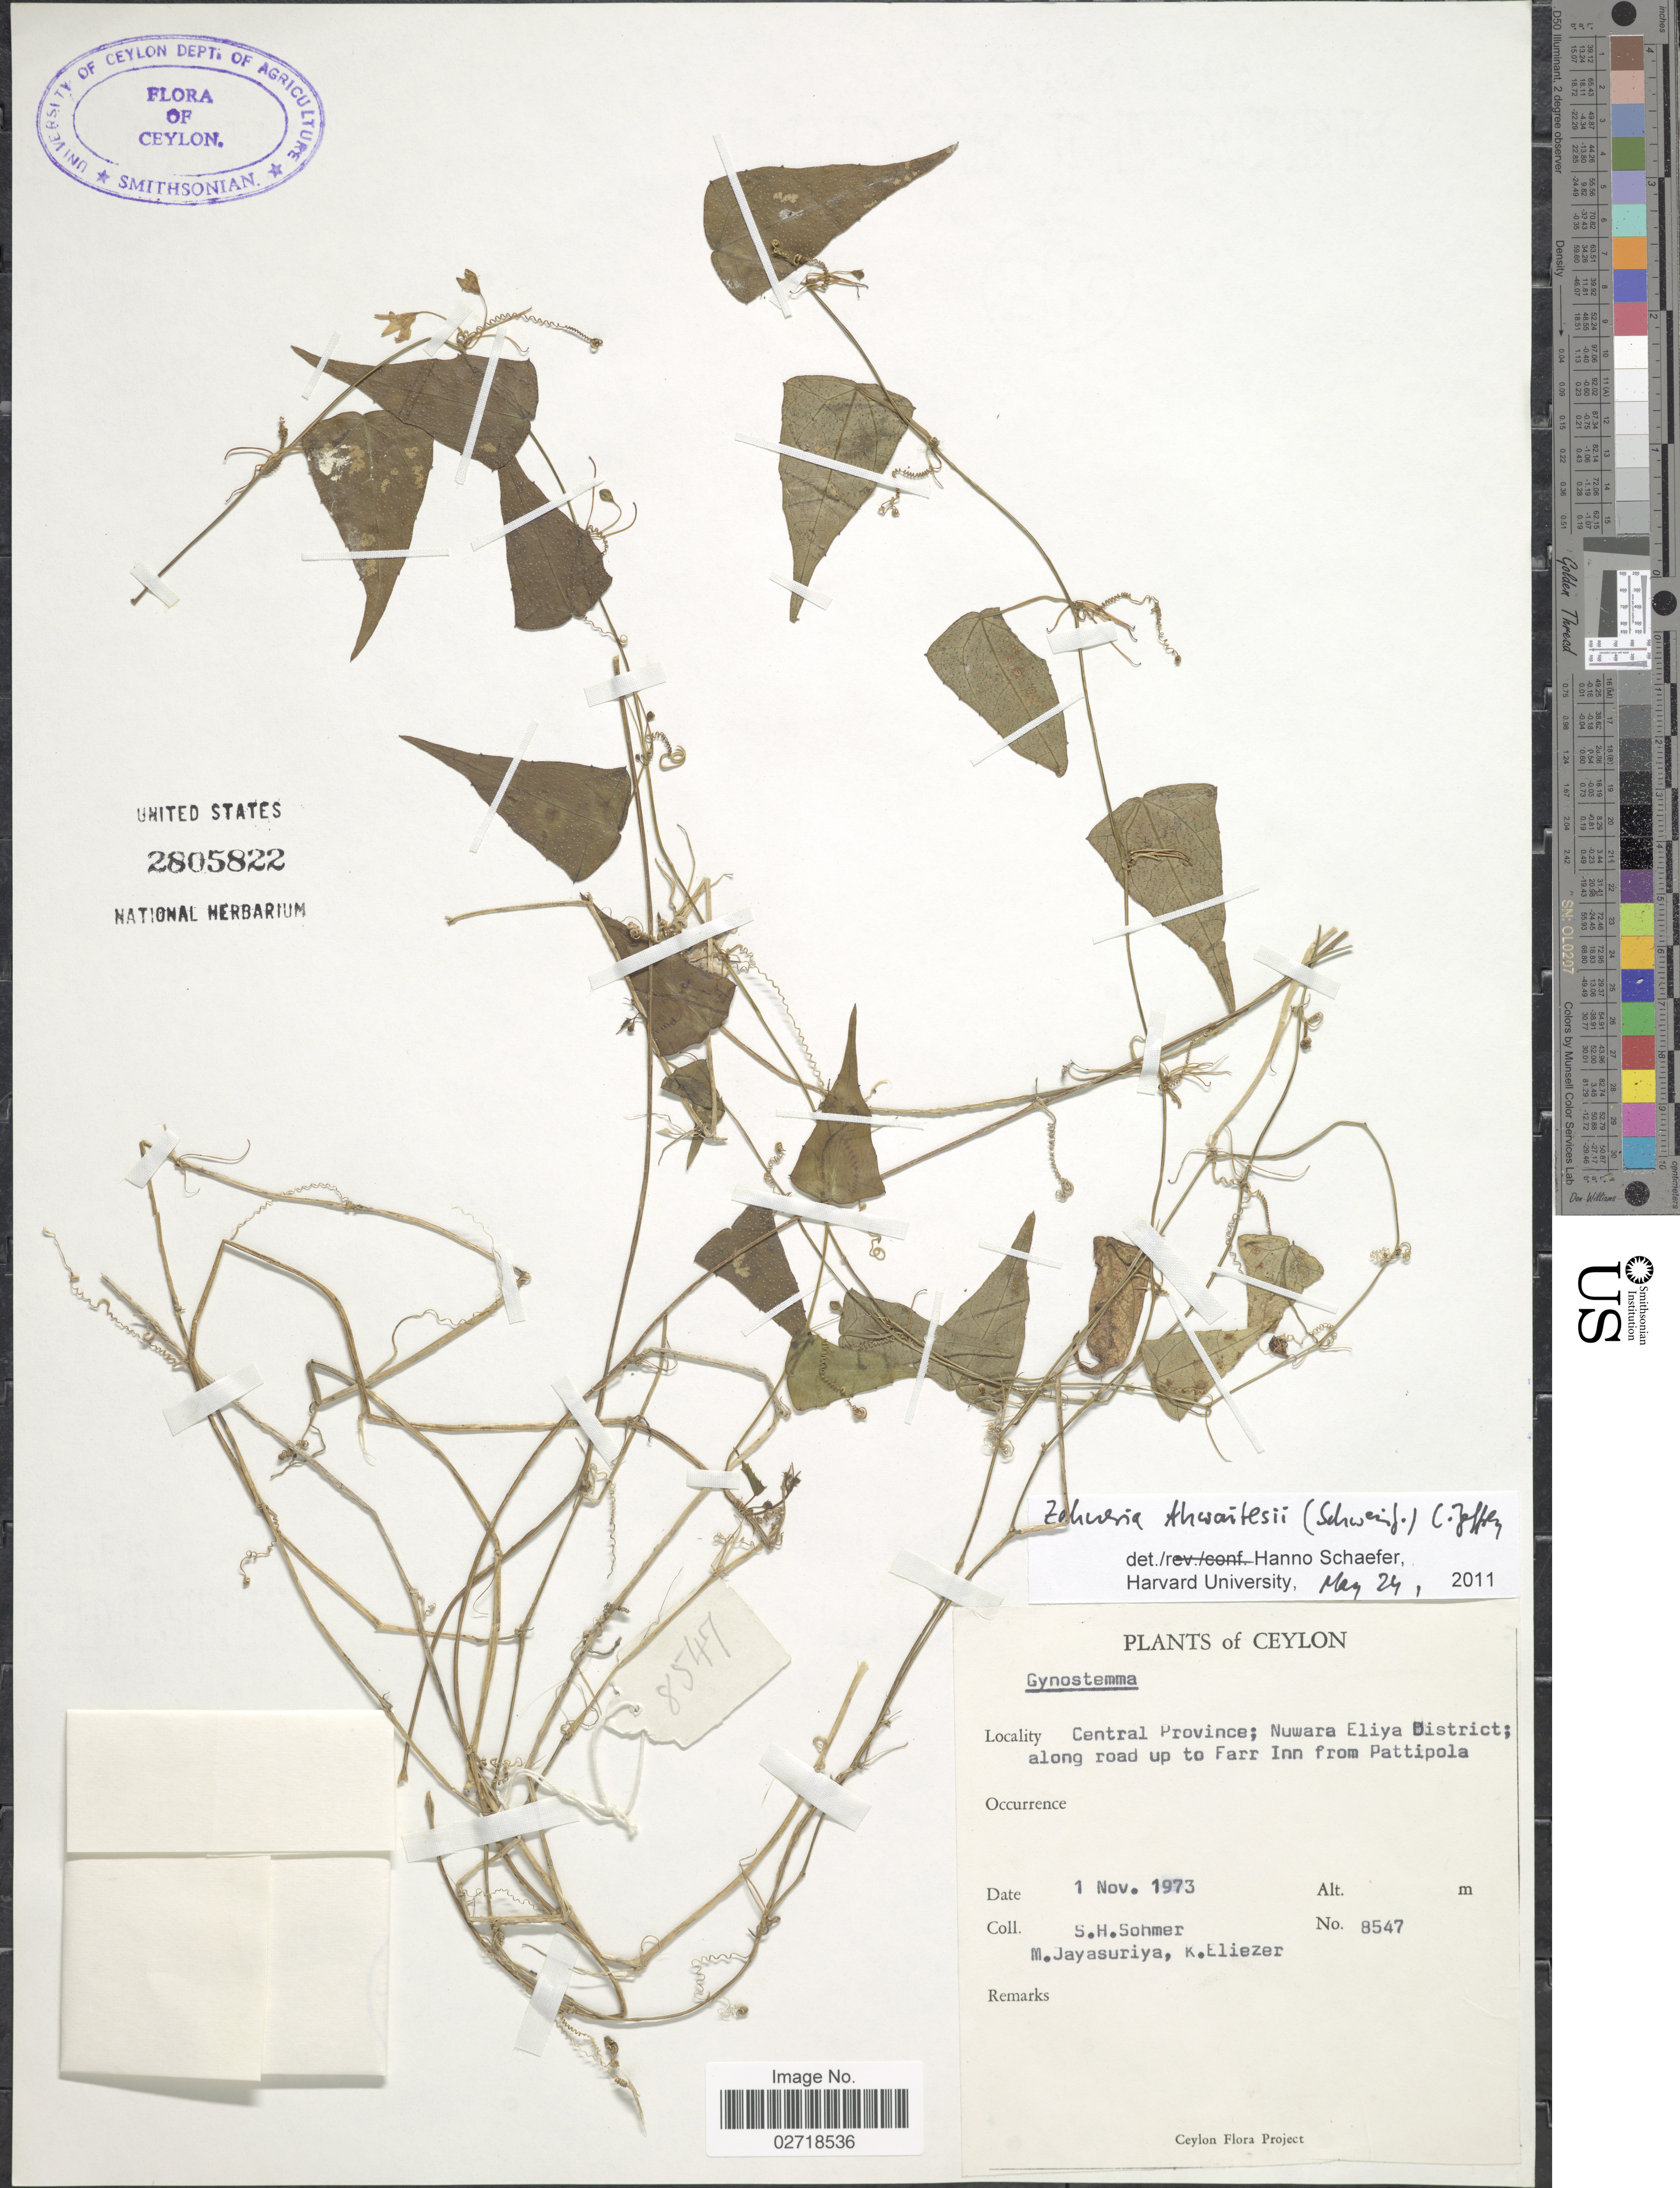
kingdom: Plantae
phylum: Tracheophyta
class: Magnoliopsida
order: Cucurbitales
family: Cucurbitaceae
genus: Zehneria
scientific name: Zehneria thwaitesii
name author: (Schweinf.) C. Jeffrey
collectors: S. H. Sohmer, M. Jayasuriya & K. Eliezer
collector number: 8547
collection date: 1973-11-01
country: Sri Lanka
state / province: Central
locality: Ceylon, Central Province: Nuwara Eliya District: along road up to Farr Inn from Pattipola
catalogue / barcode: US 2805822